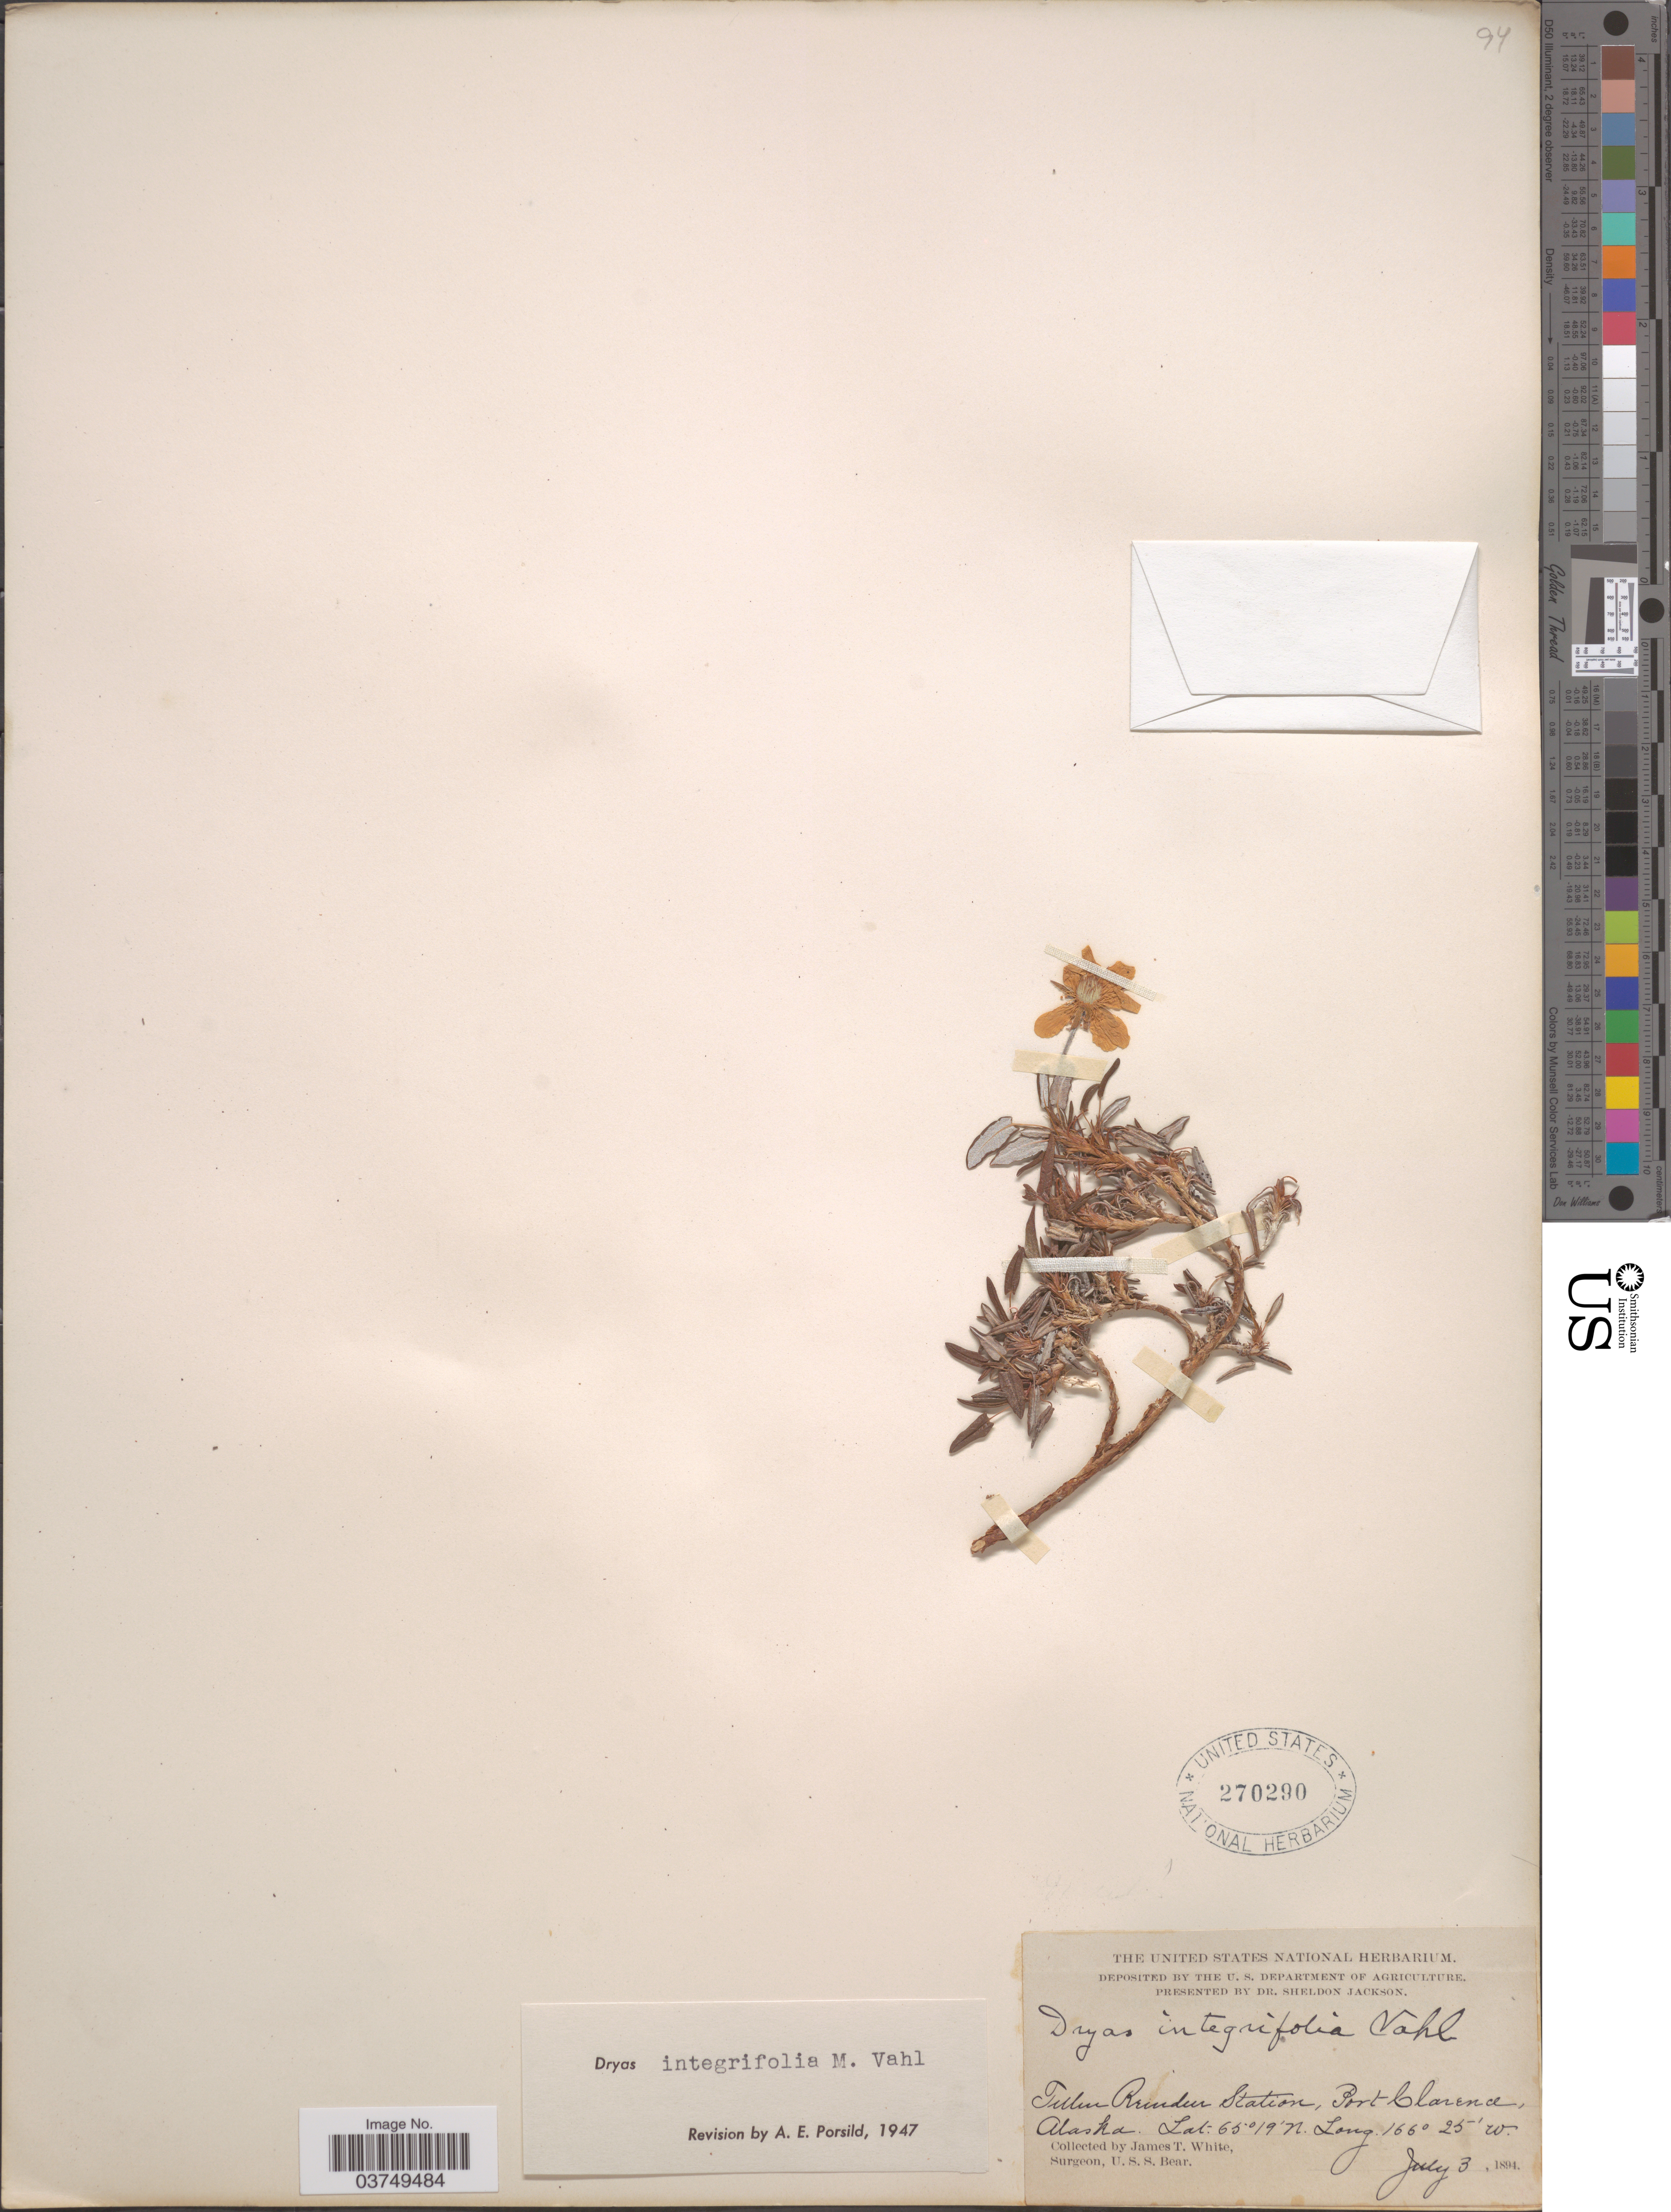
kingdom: Plantae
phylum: Tracheophyta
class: Magnoliopsida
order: Rosales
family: Rosaceae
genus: Dryas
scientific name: Dryas integrifolia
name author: Vahl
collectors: J. T. White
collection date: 1894-07-03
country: United States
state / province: Alaska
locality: Teller Reindeer Station, Port Clarence.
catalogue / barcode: US 270290